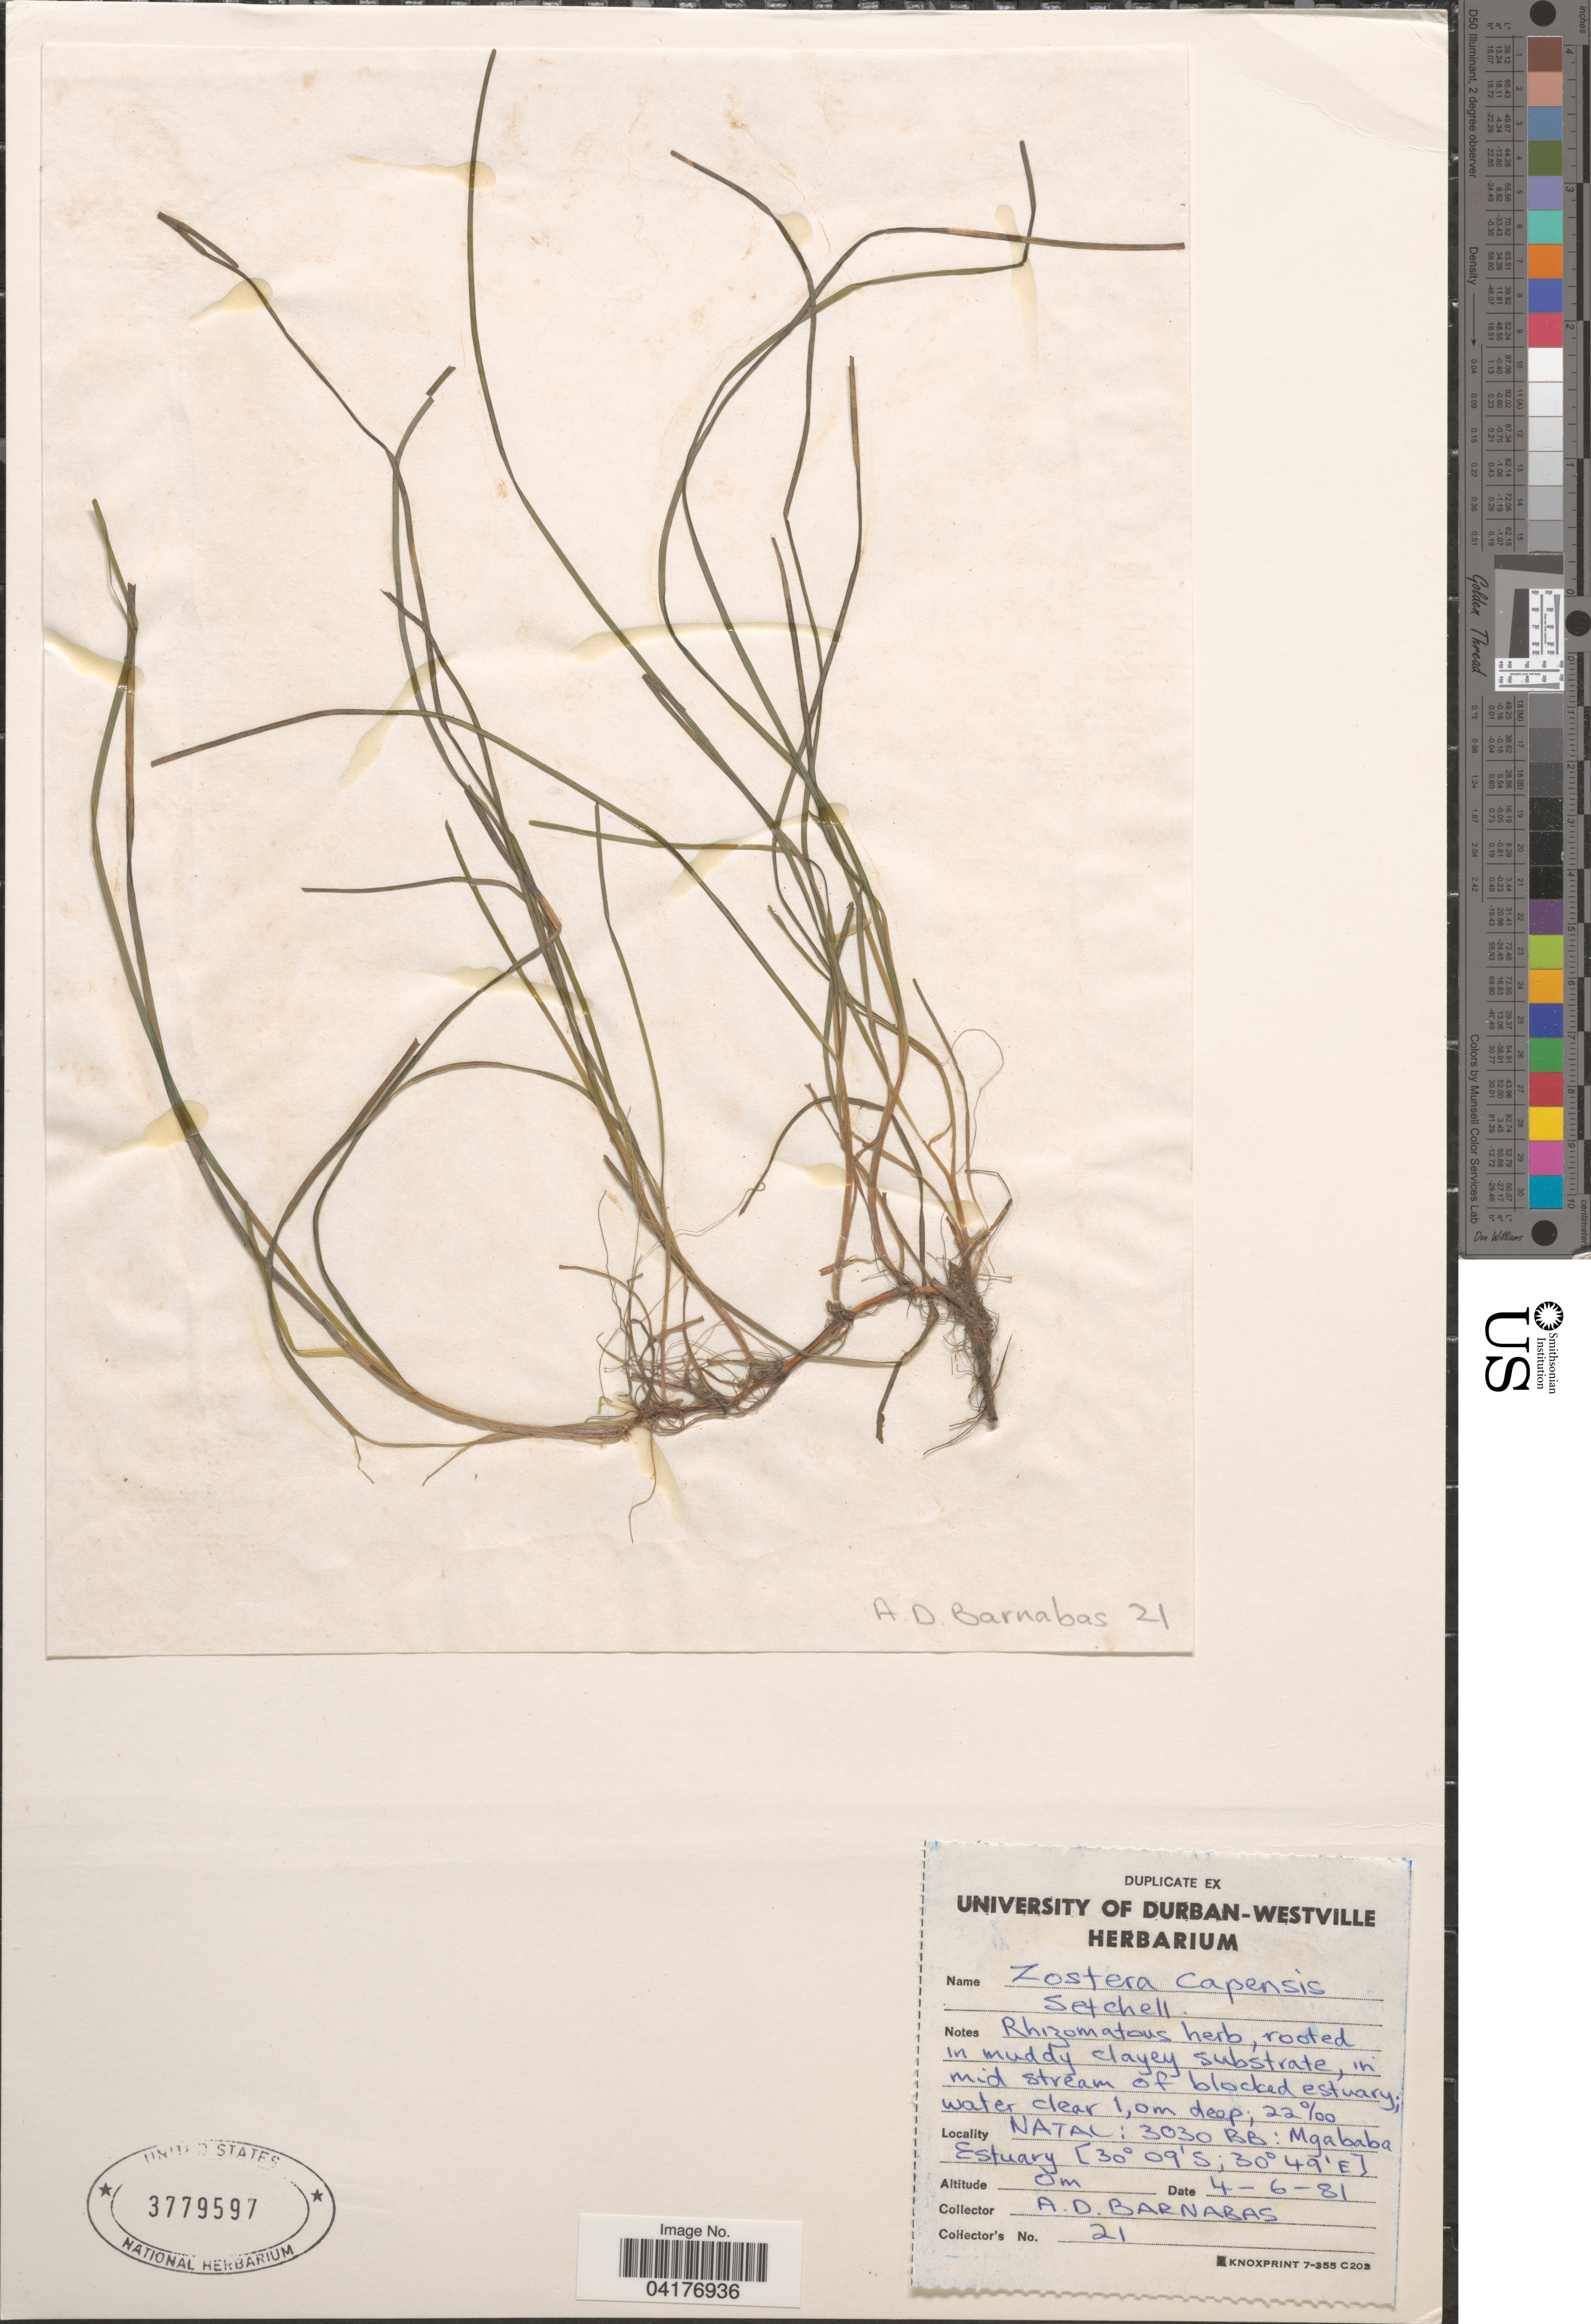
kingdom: Plantae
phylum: Tracheophyta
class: Liliopsida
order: Alismatales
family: Zosteraceae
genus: Zostera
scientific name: Zostera capensis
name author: Setch.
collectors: A. Barnabas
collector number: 21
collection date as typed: Transcribed d/m/y: 4/6/81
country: South Africa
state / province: KwaZulu-Natal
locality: Natal: 3030BB: Mgababa Estuary.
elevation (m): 0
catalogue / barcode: US 3779597